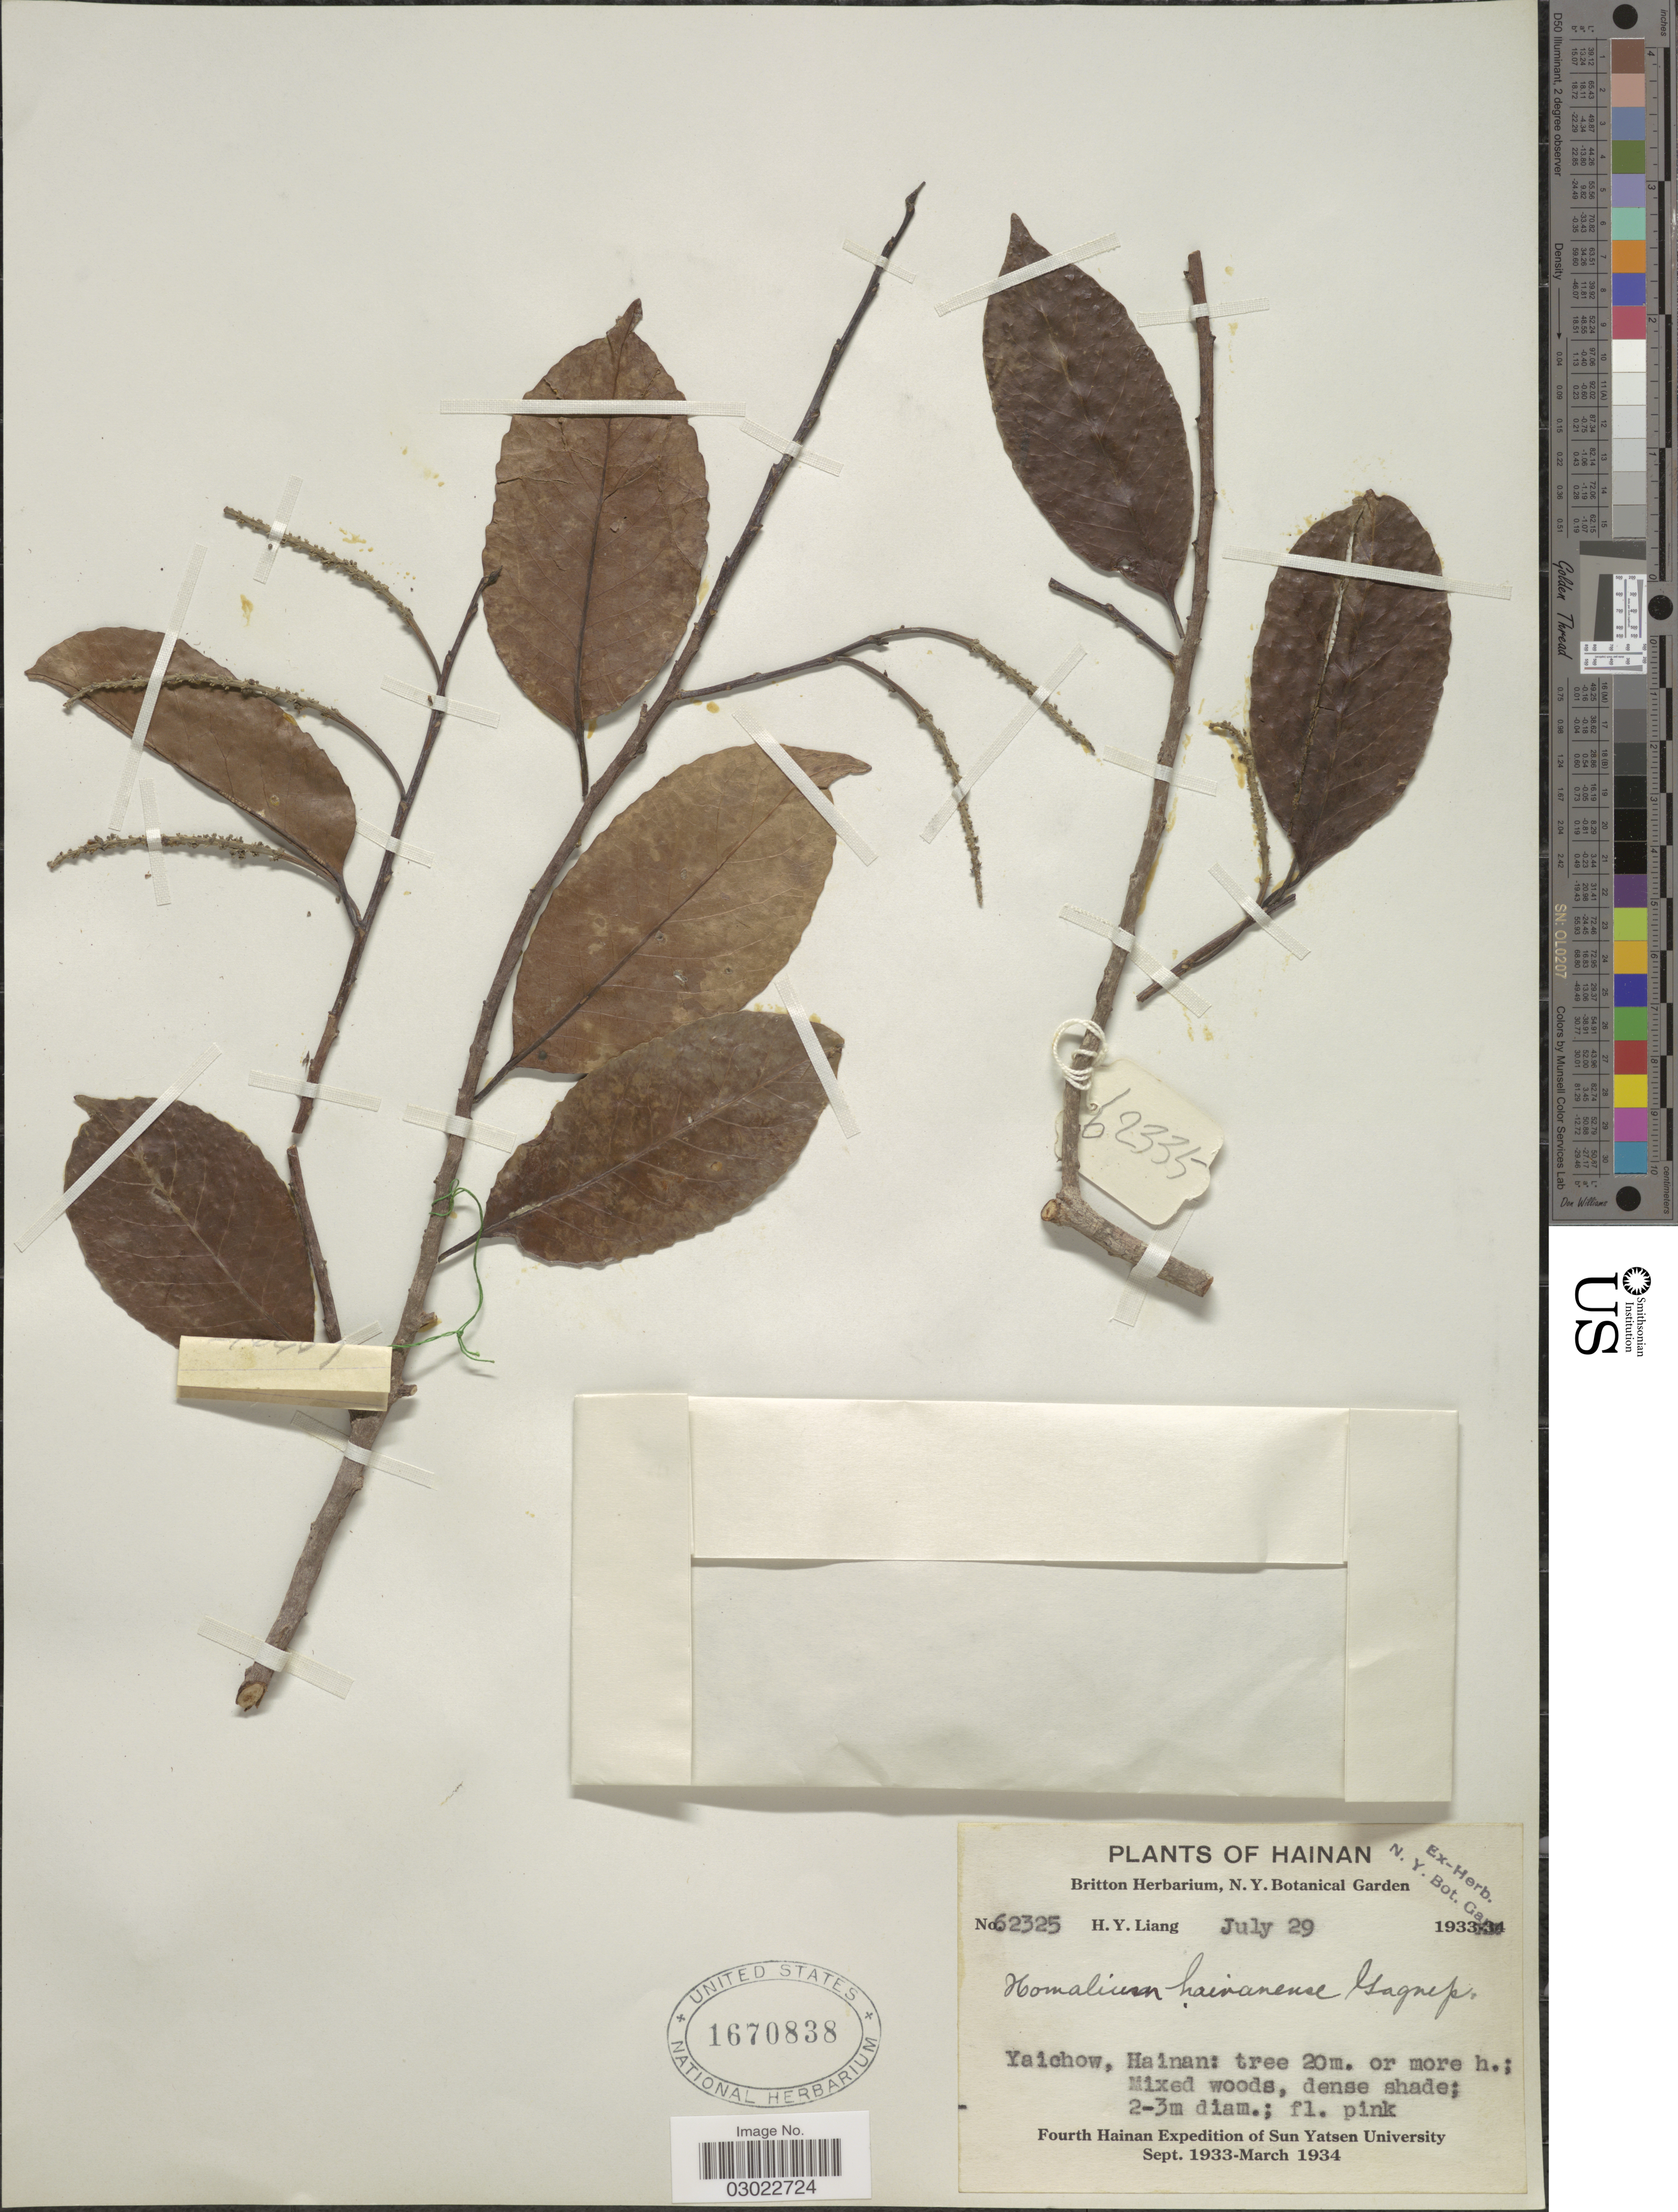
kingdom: Plantae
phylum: Tracheophyta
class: Magnoliopsida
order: Malpighiales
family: Salicaceae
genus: Homalium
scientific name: Homalium hainanense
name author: Gagnep.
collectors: H. Y. Liang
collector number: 62325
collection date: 1933-07-29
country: China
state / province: Hainan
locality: Yaichow, Hainan.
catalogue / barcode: US 1670838